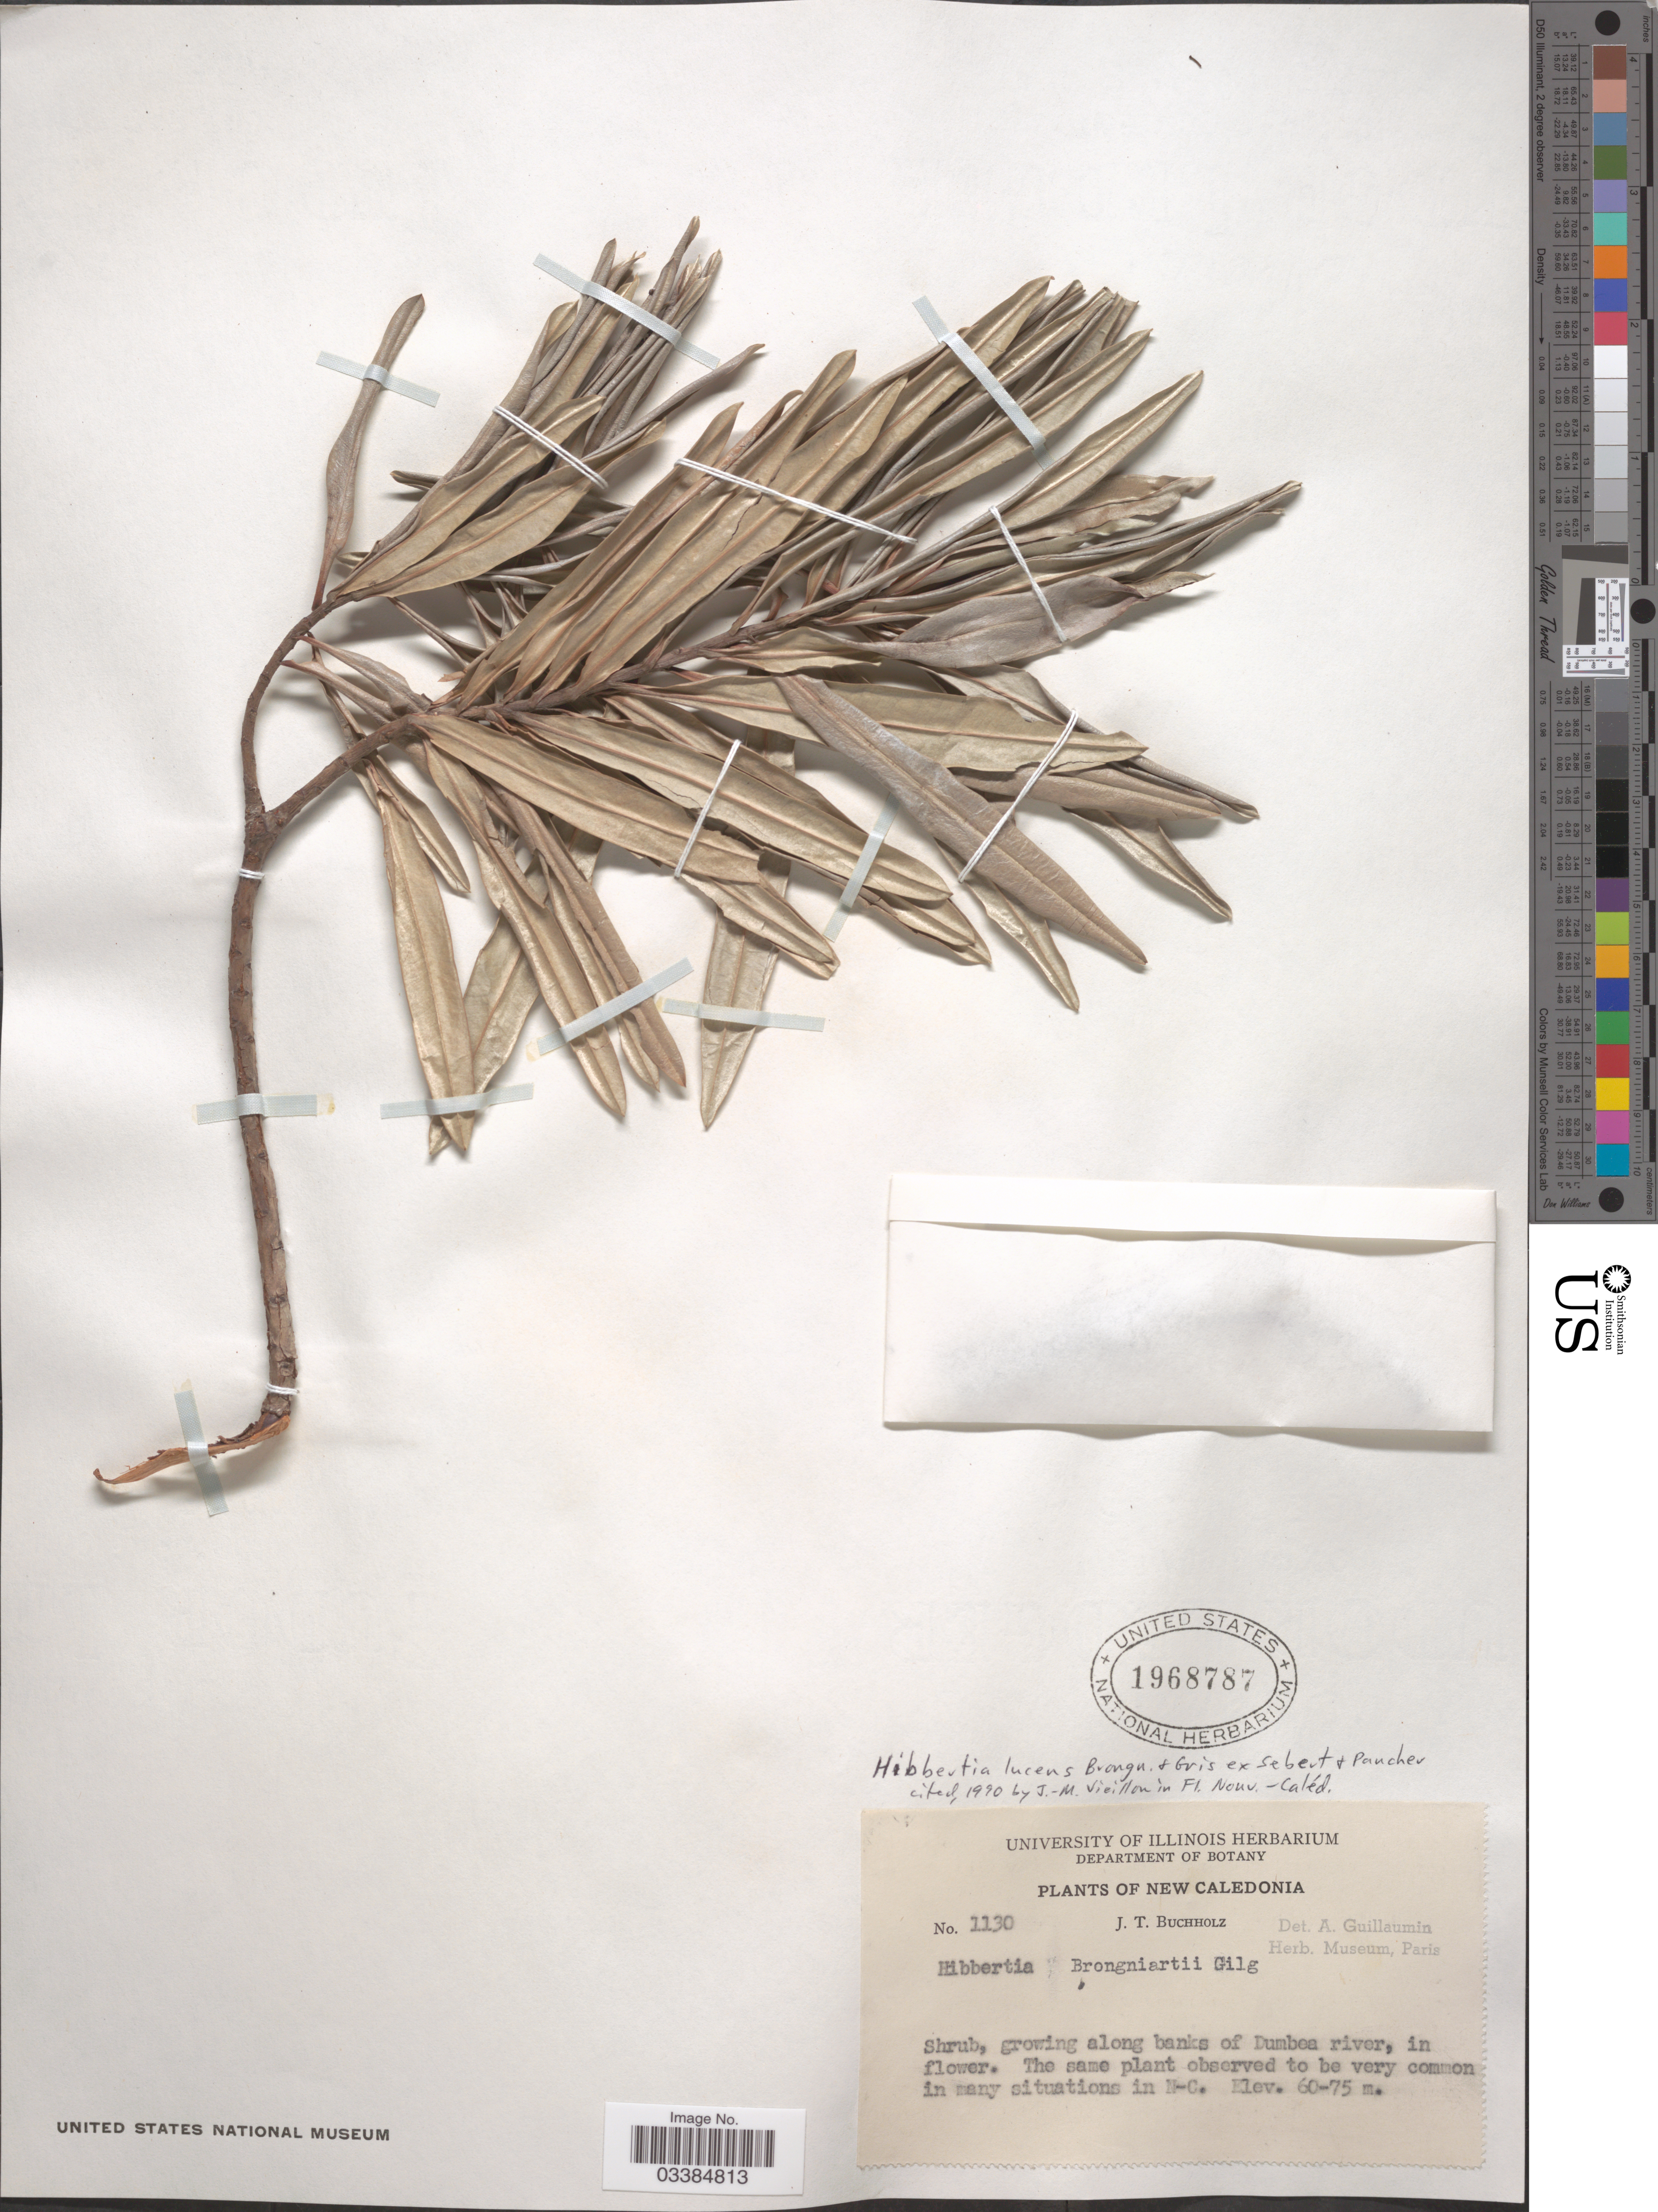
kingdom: Plantae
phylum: Tracheophyta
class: Magnoliopsida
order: Dilleniales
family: Dilleniaceae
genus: Hibbertia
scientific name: Hibbertia lucens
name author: Brongn. & Gris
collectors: J. T. Buchholz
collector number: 1130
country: New Caledonia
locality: Shrub, growing along banks of Dumbea river, in flower.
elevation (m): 60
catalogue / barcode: US 1968787